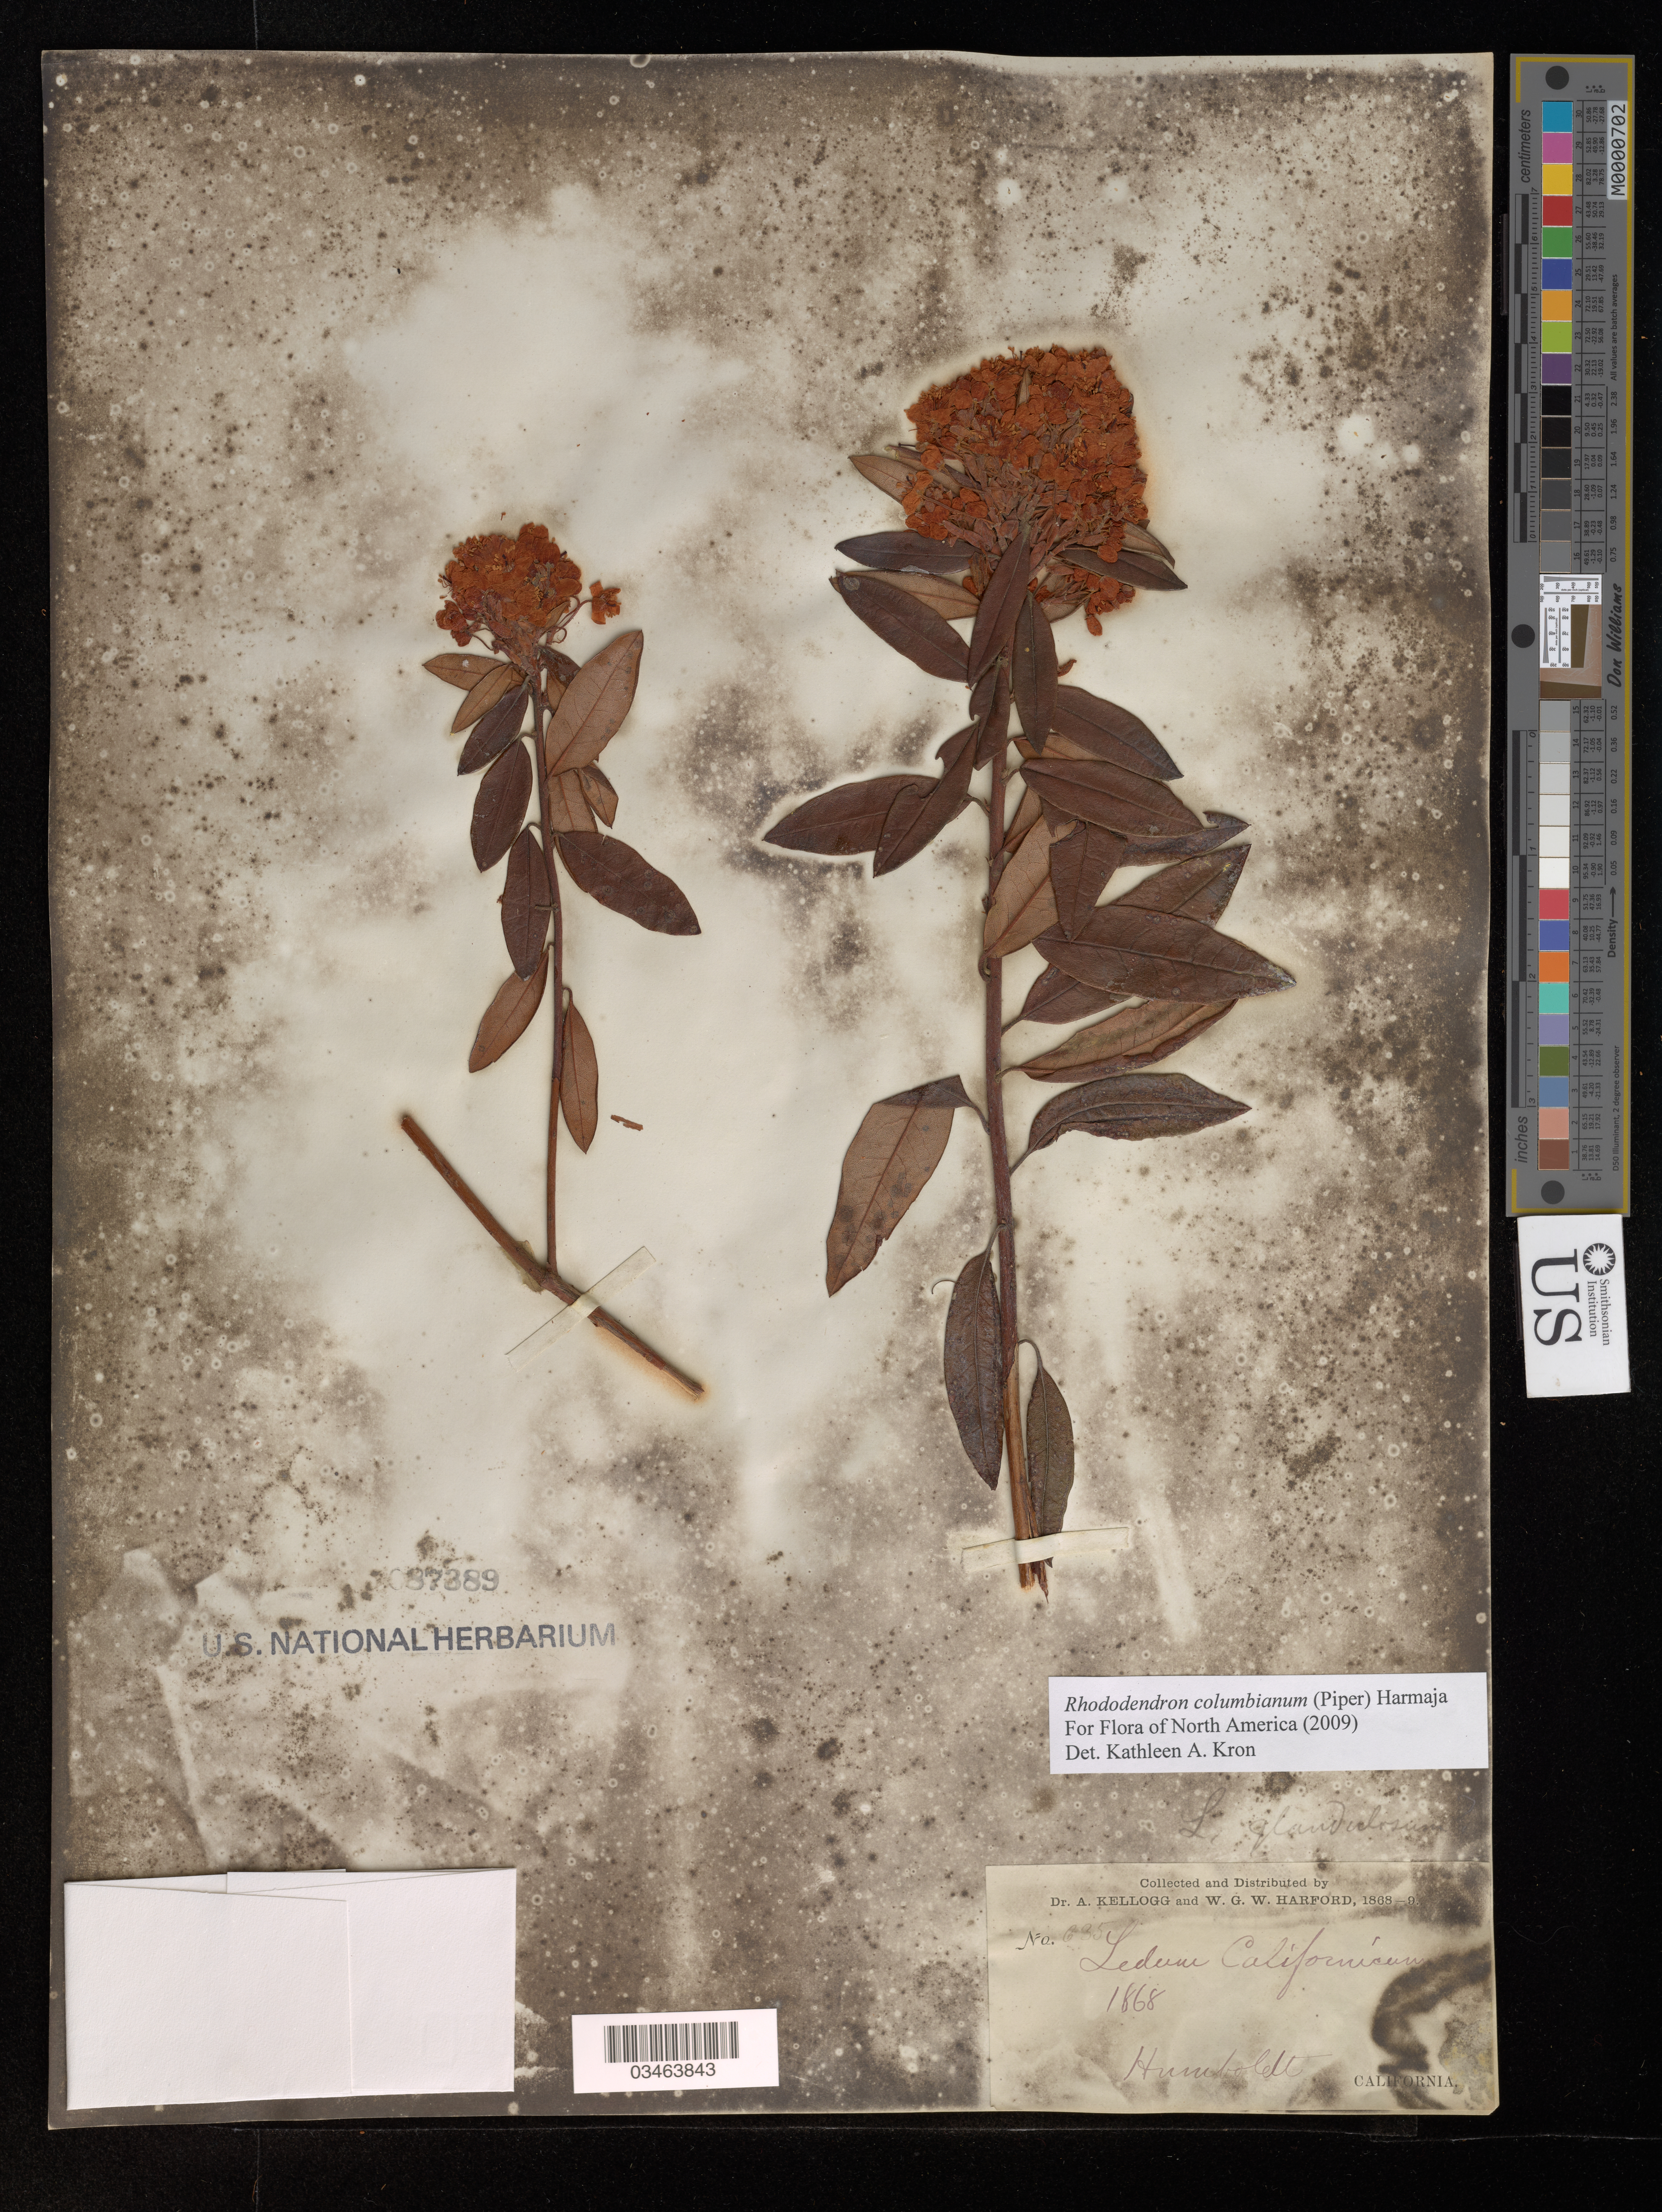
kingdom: Plantae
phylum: Tracheophyta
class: Magnoliopsida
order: Ericales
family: Ericaceae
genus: Rhododendron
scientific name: Rhododendron columbianum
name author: (Piper) Harmaja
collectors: A. Kellogg & W. G. W. Harford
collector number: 635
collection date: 1868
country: United States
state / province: California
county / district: Humboldt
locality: Humboldt.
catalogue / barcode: US 87389